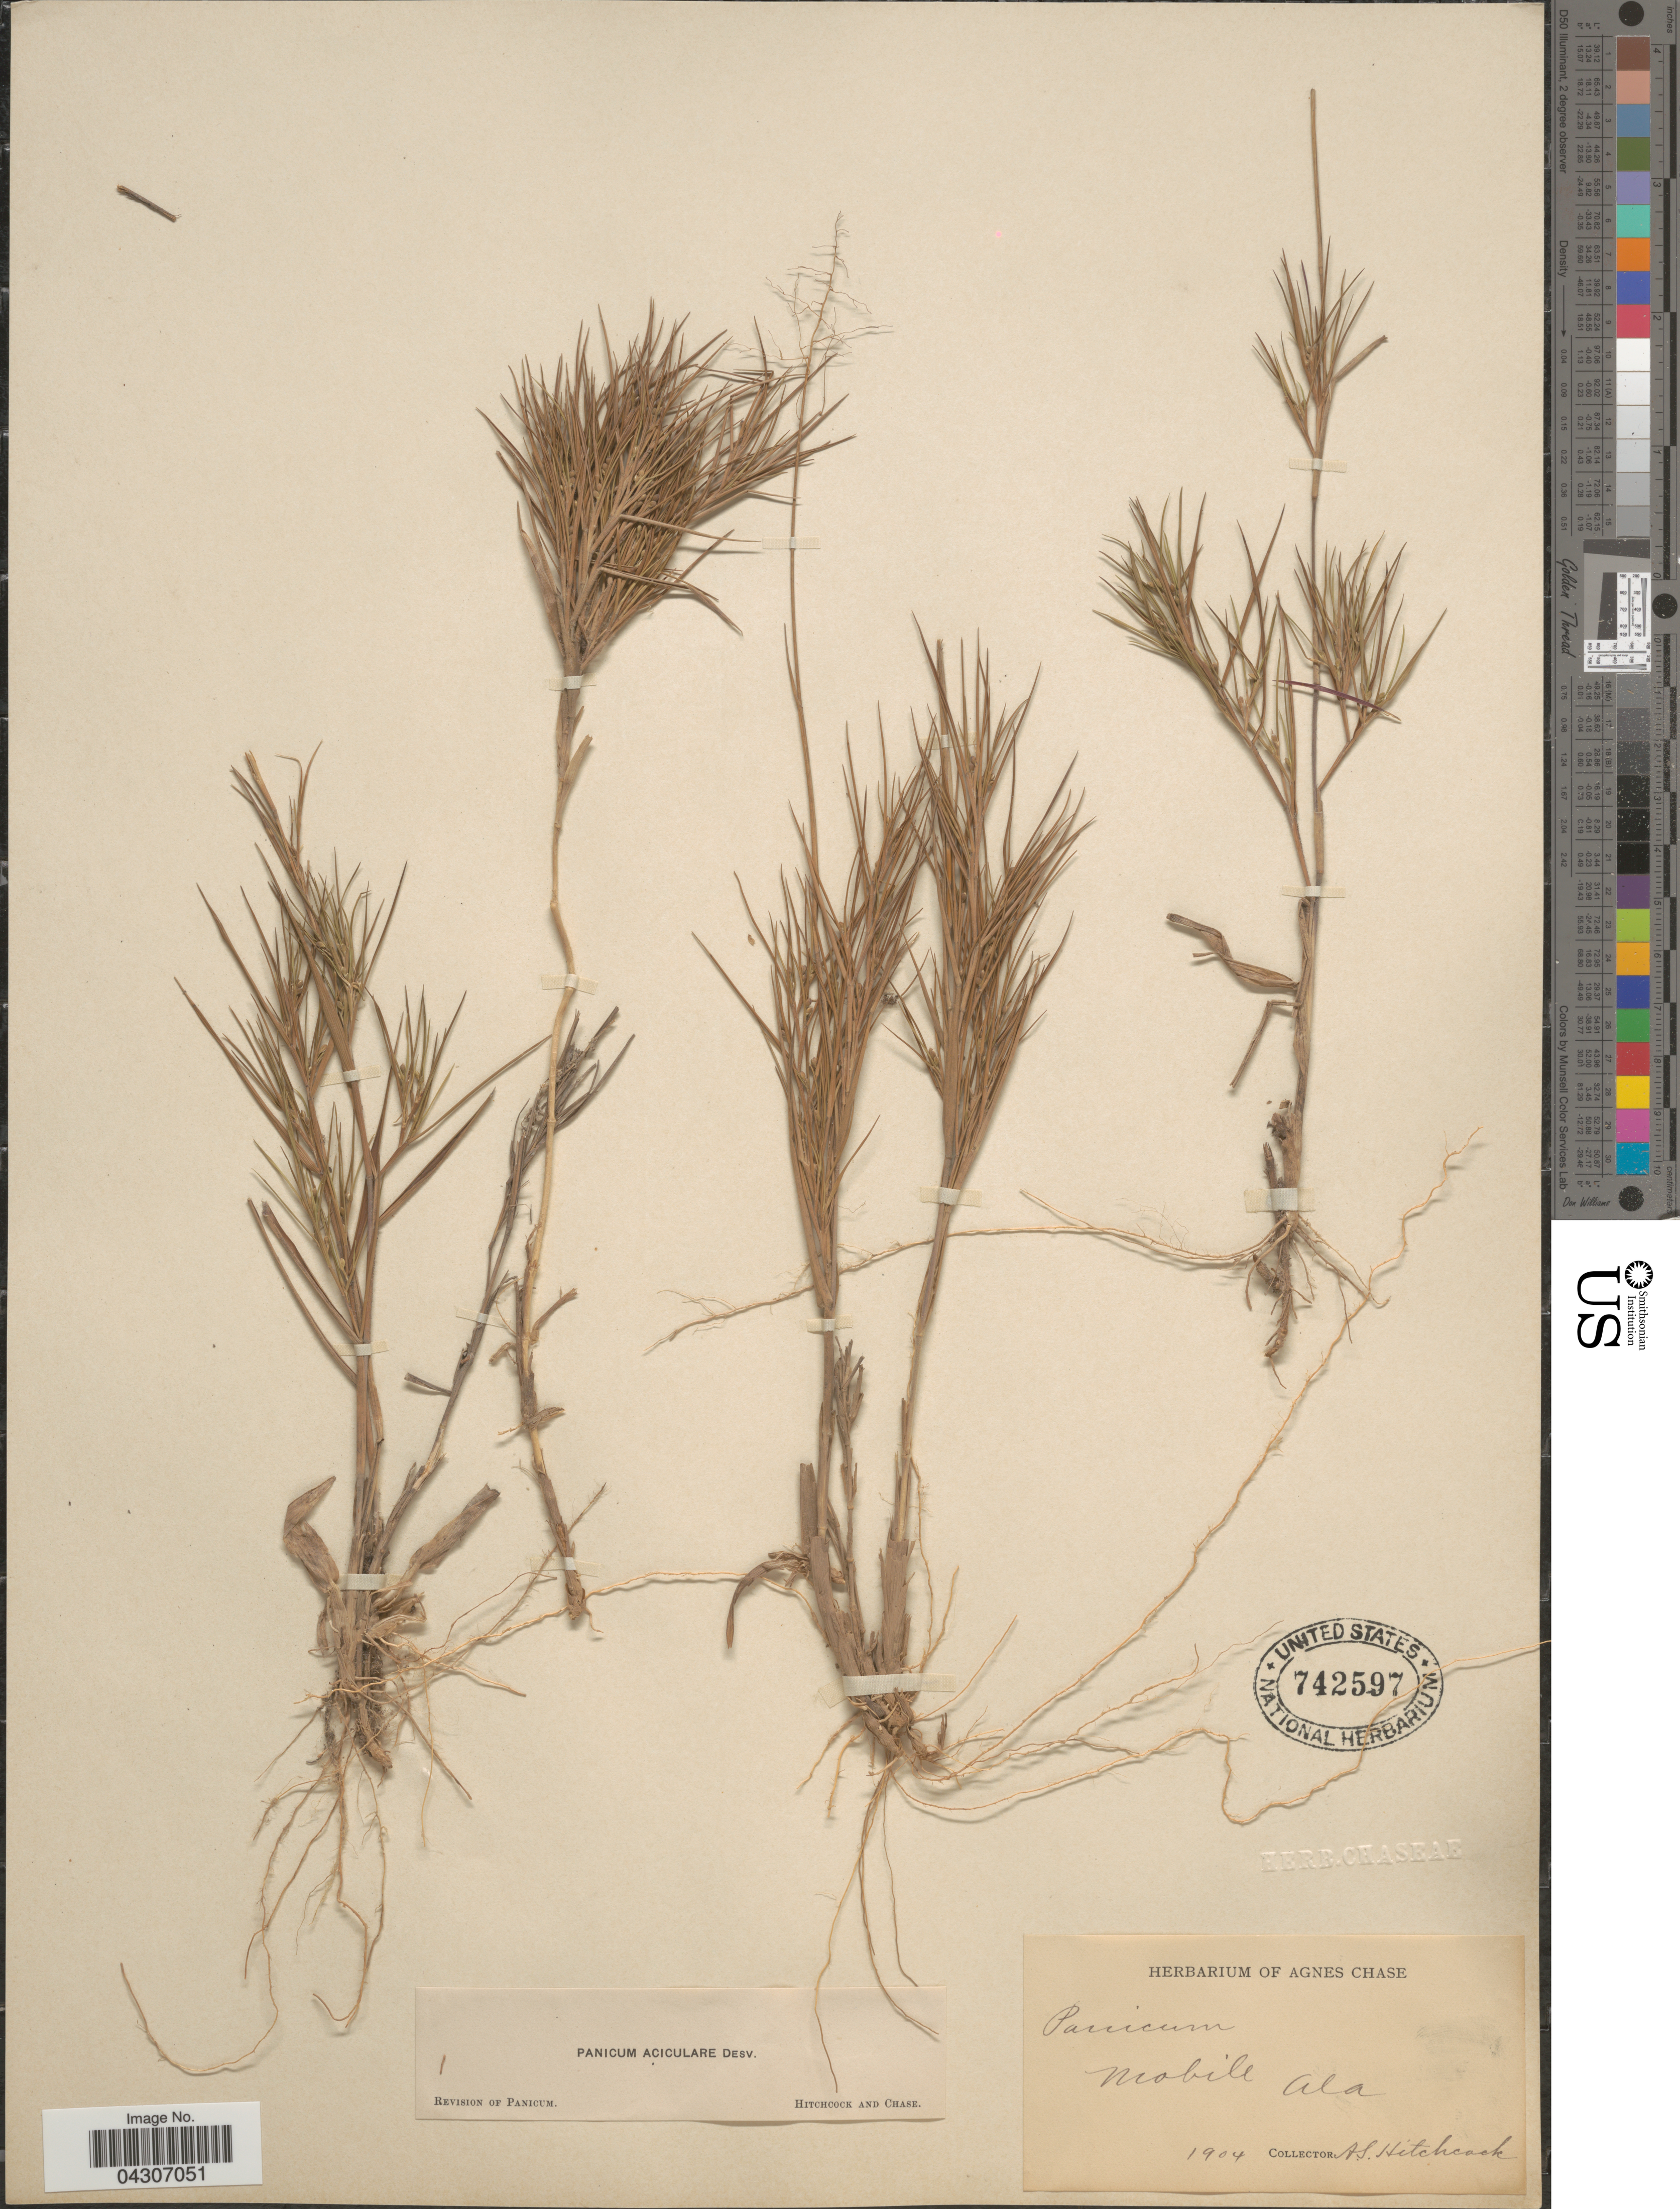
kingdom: Plantae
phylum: Tracheophyta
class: Liliopsida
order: Poales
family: Poaceae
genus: Dichanthelium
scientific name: Dichanthelium aciculare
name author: (Desv. ex Poir.) Gould & C.A. Clark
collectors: A. S. Hitchcock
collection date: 1904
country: United States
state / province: Alabama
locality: Mobile.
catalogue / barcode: US 742597